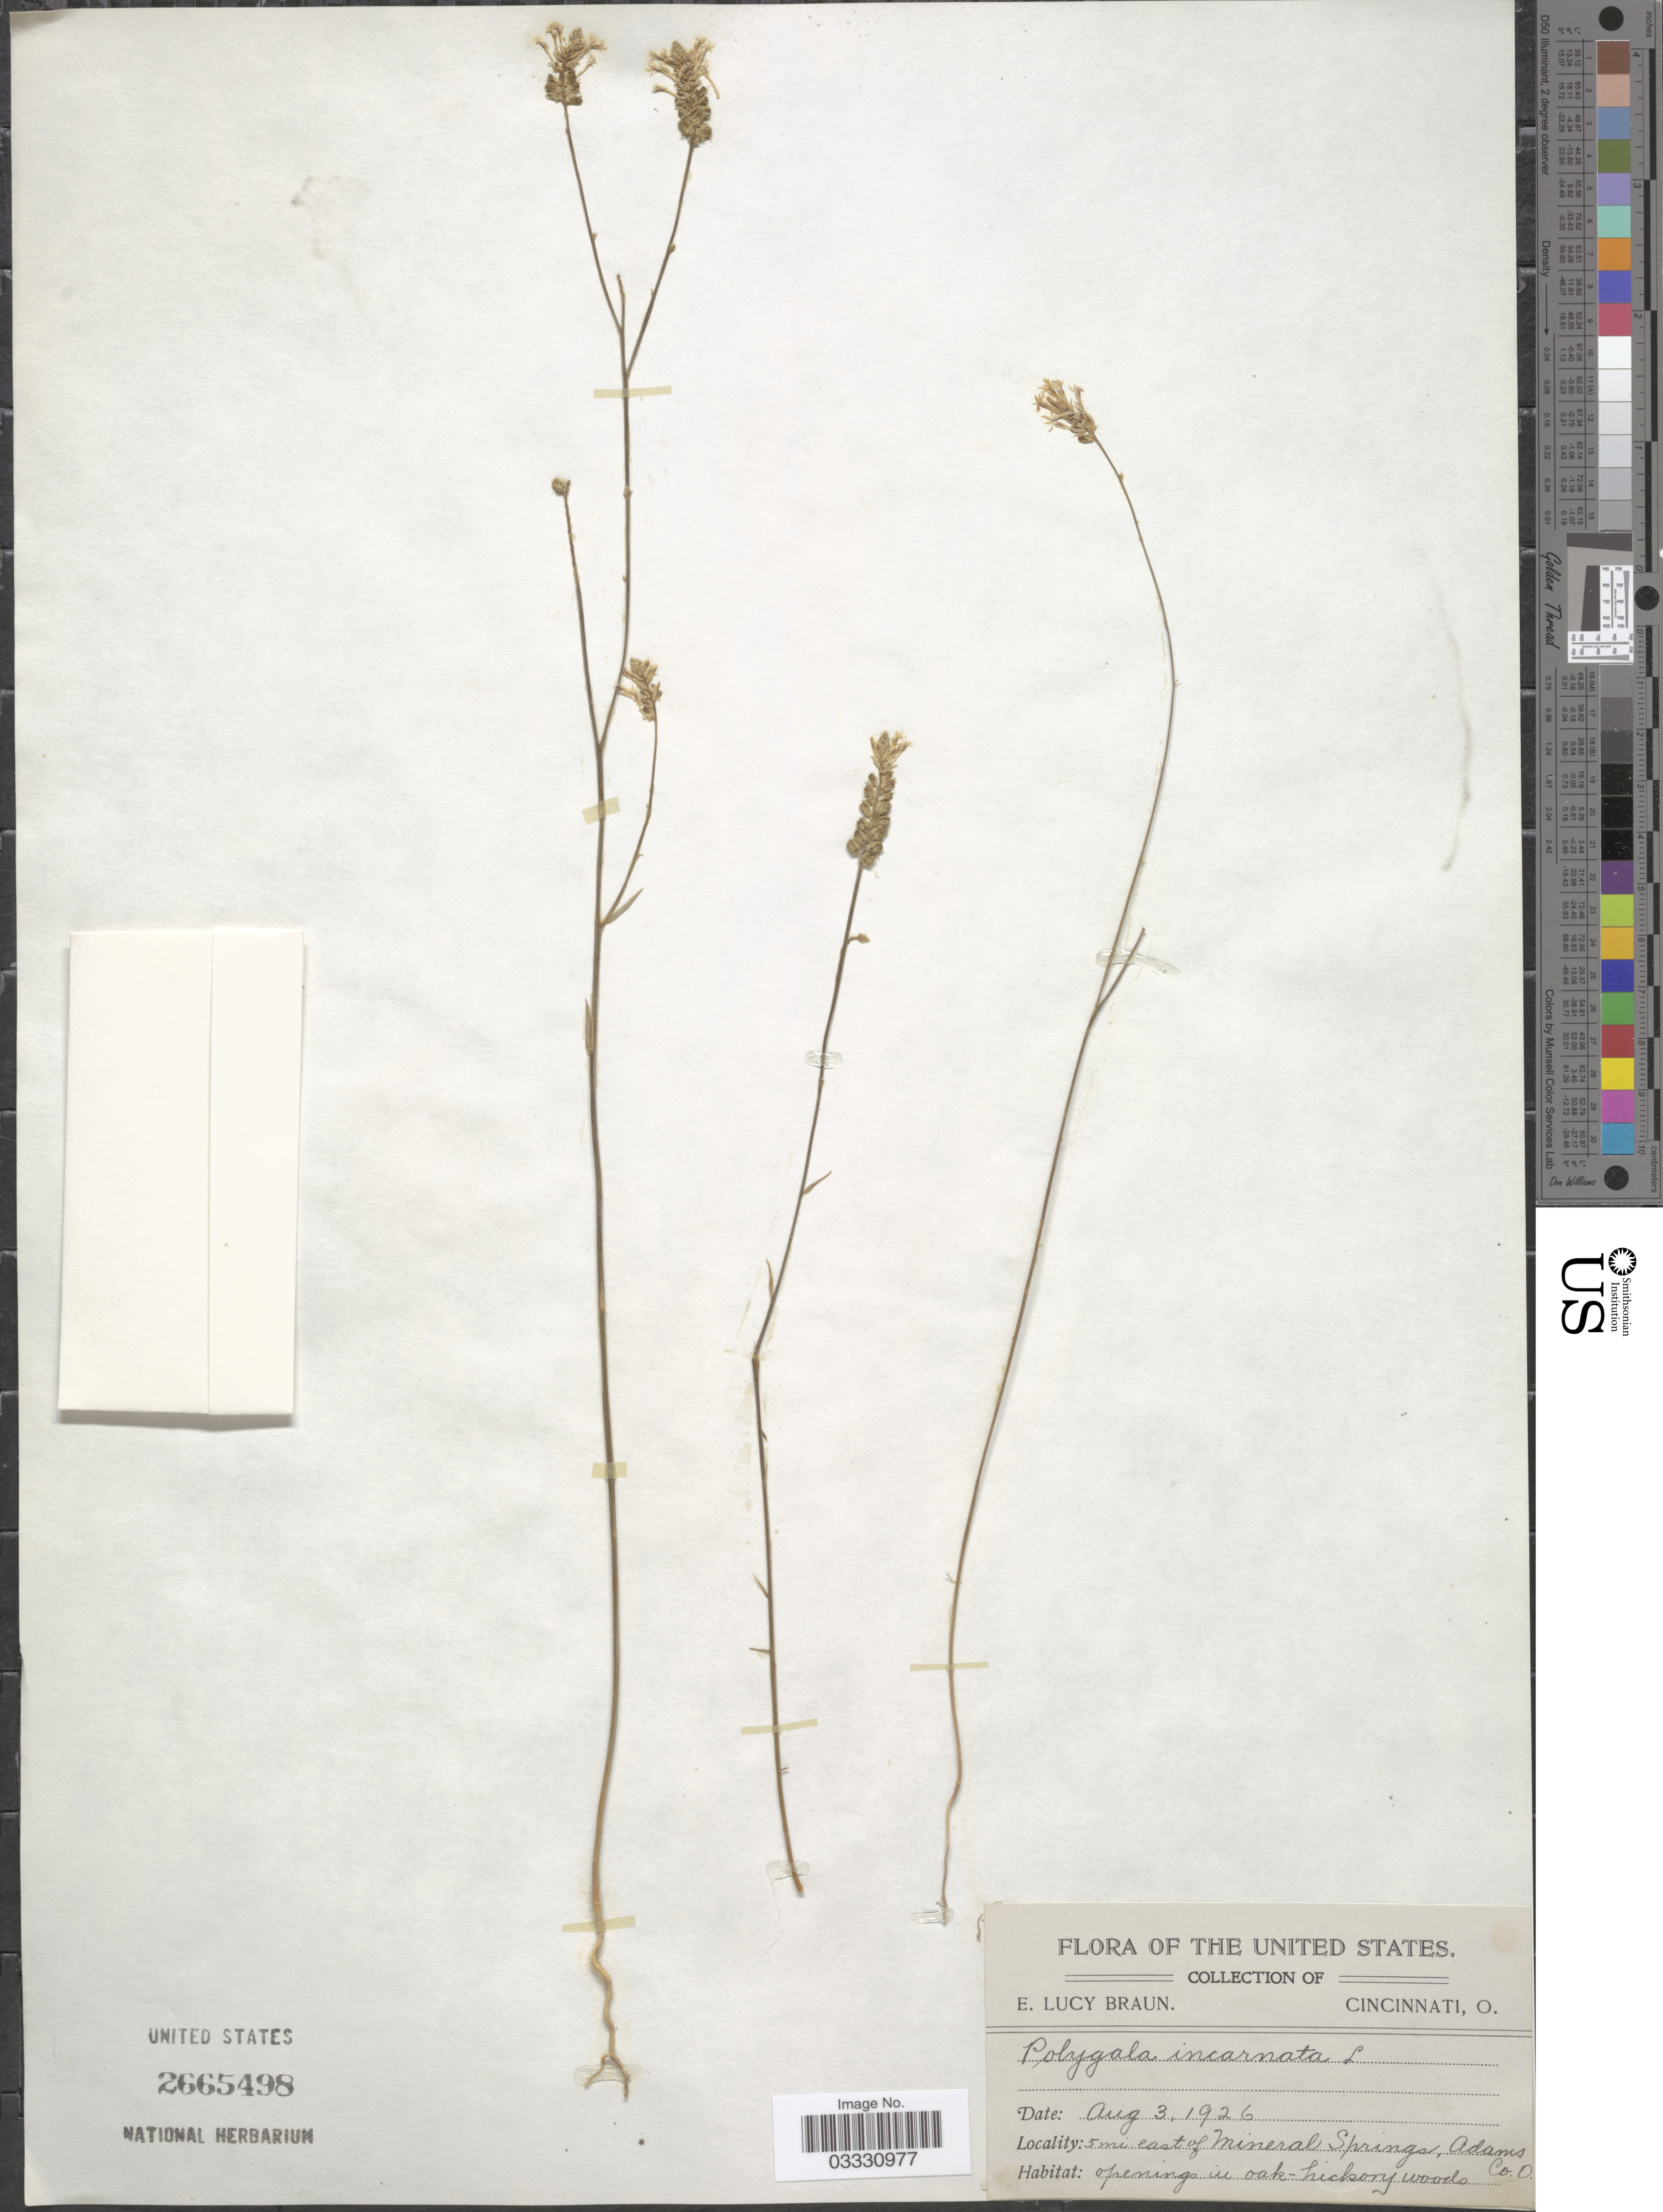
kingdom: Plantae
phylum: Tracheophyta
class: Magnoliopsida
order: Fabales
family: Polygalaceae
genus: Polygala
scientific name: Polygala incarnata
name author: L.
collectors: E. L. Braun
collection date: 1926-08-03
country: United States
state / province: Ohio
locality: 5 mi. east of Mineral Springs, Adams Co.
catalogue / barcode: US 2665498